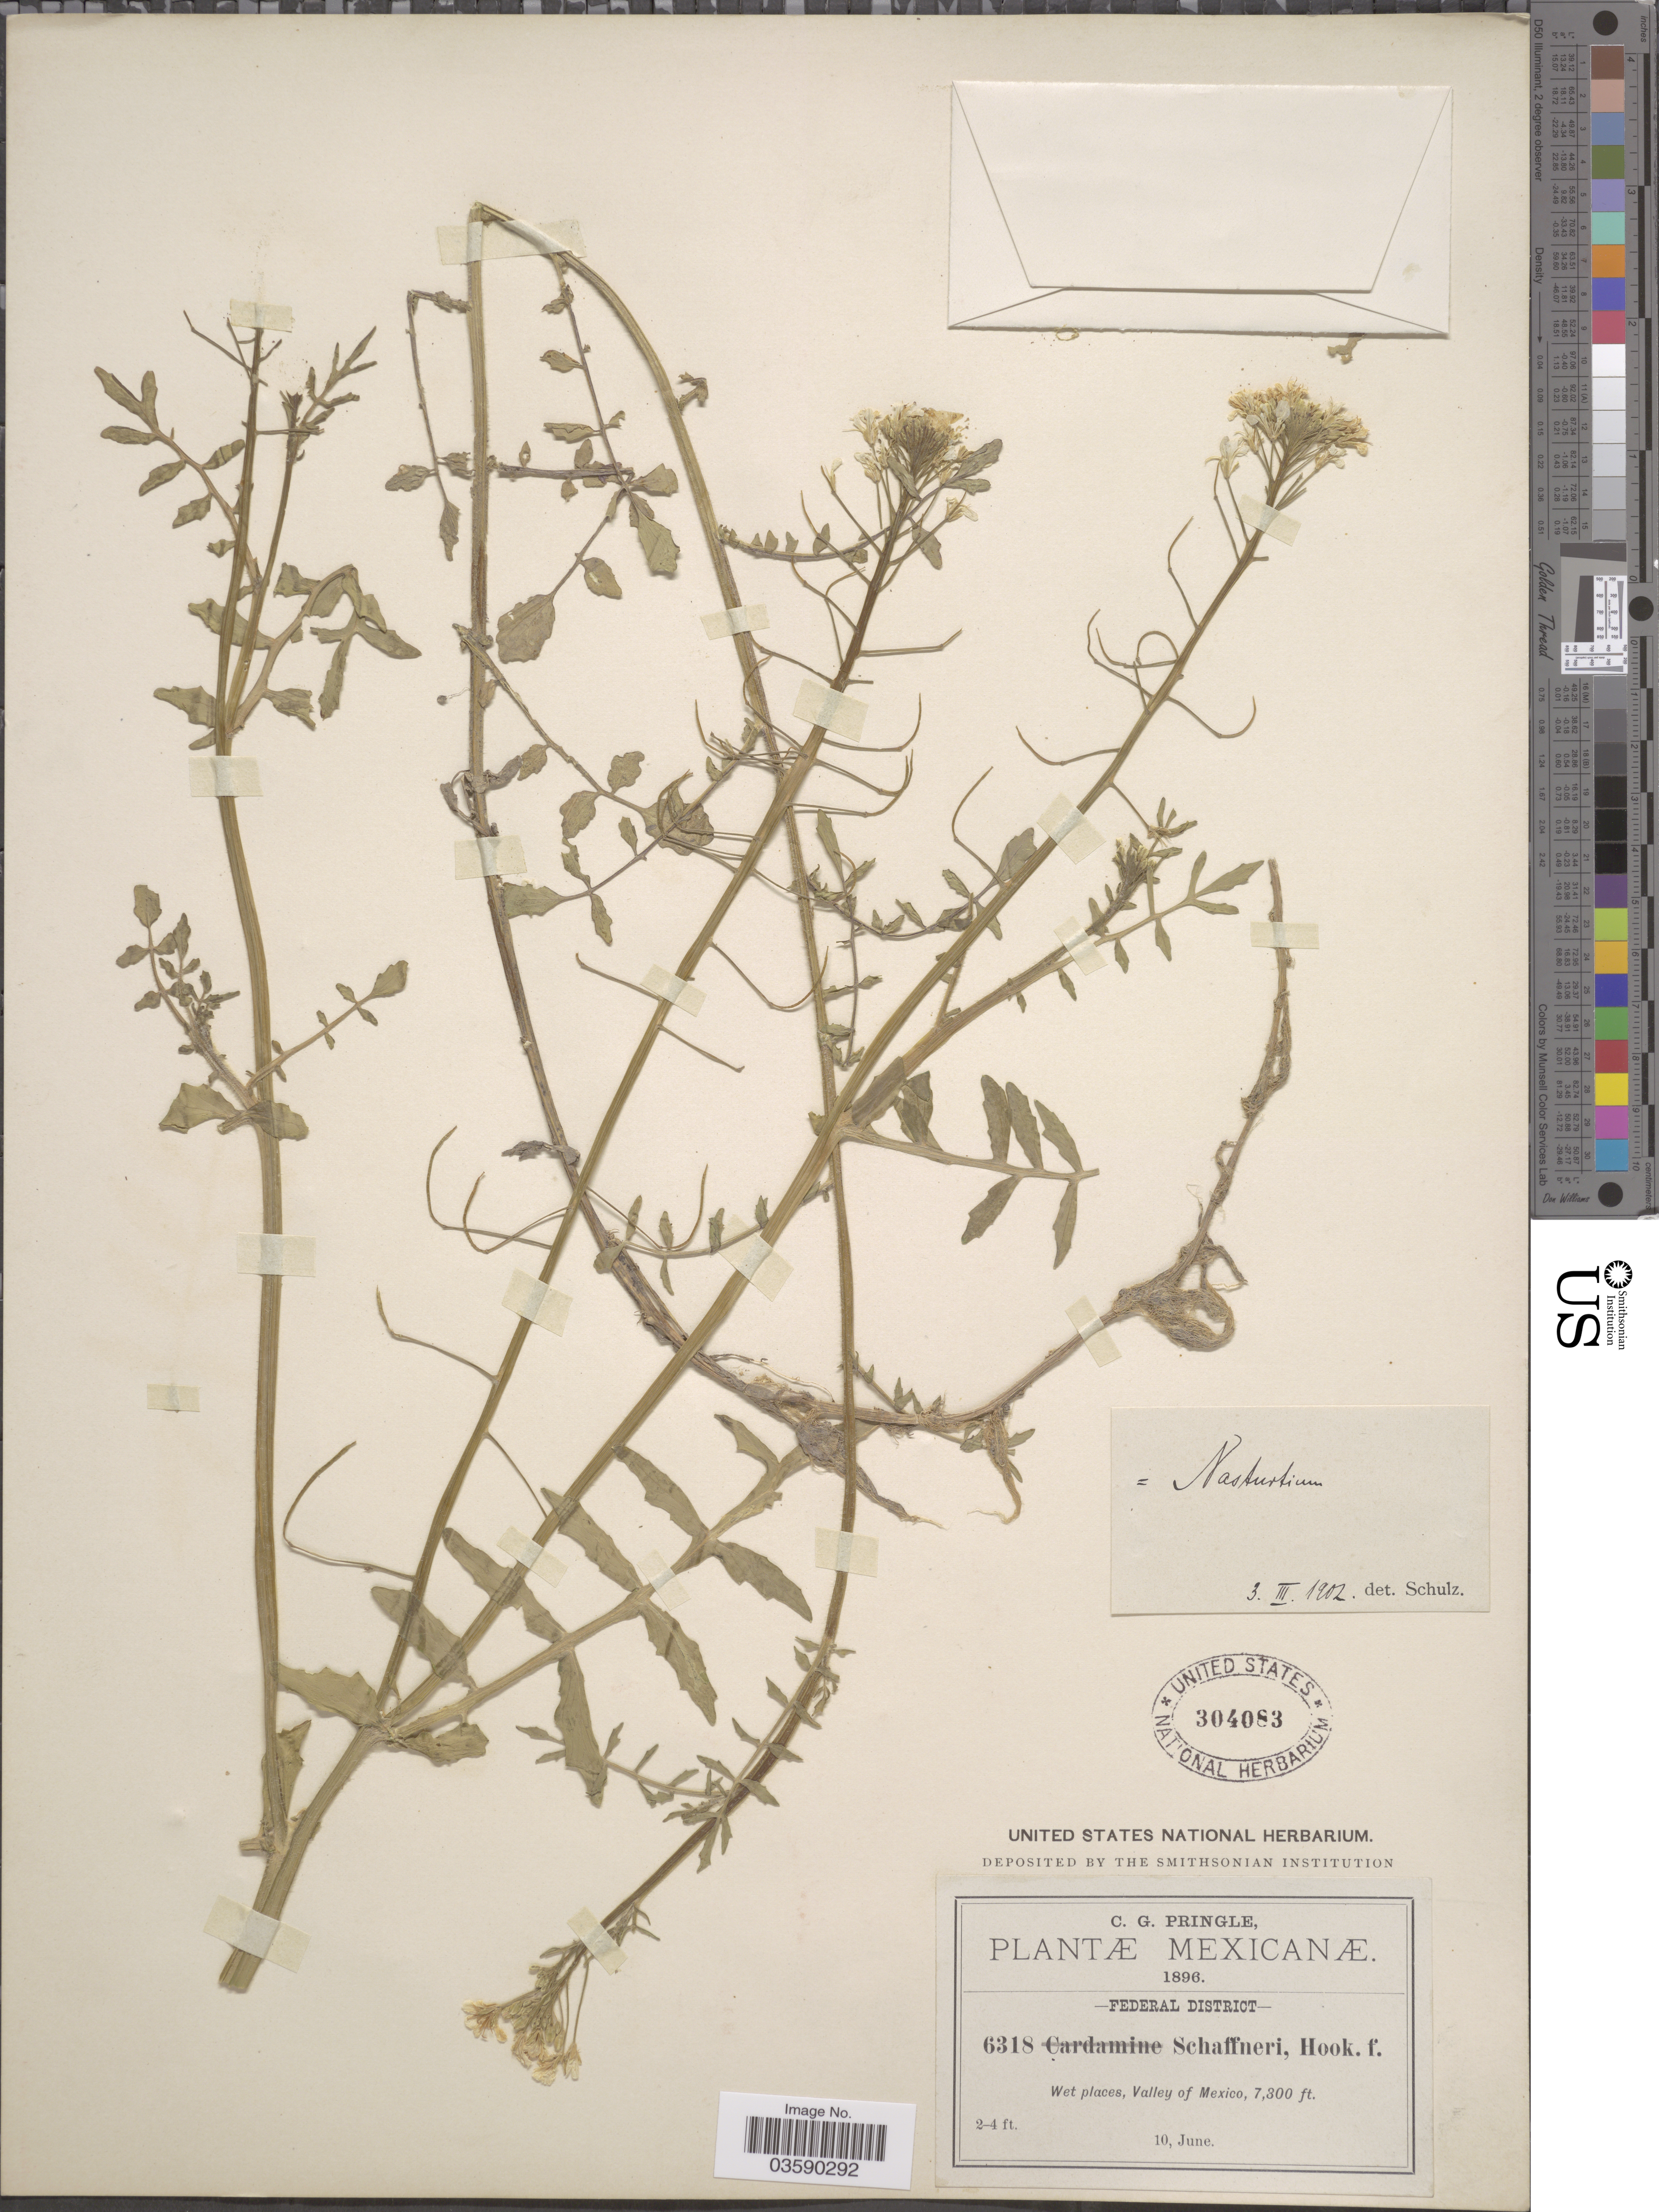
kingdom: Plantae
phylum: Tracheophyta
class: Magnoliopsida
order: Brassicales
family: Brassicaceae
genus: Cardamine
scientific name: Cardamine gambellii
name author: S. Watson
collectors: C. G. Pringle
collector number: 6318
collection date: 1896-06-10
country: Mexico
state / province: Distrito Federal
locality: Wet places, Valley of Mexico.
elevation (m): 2225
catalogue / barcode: US 304083